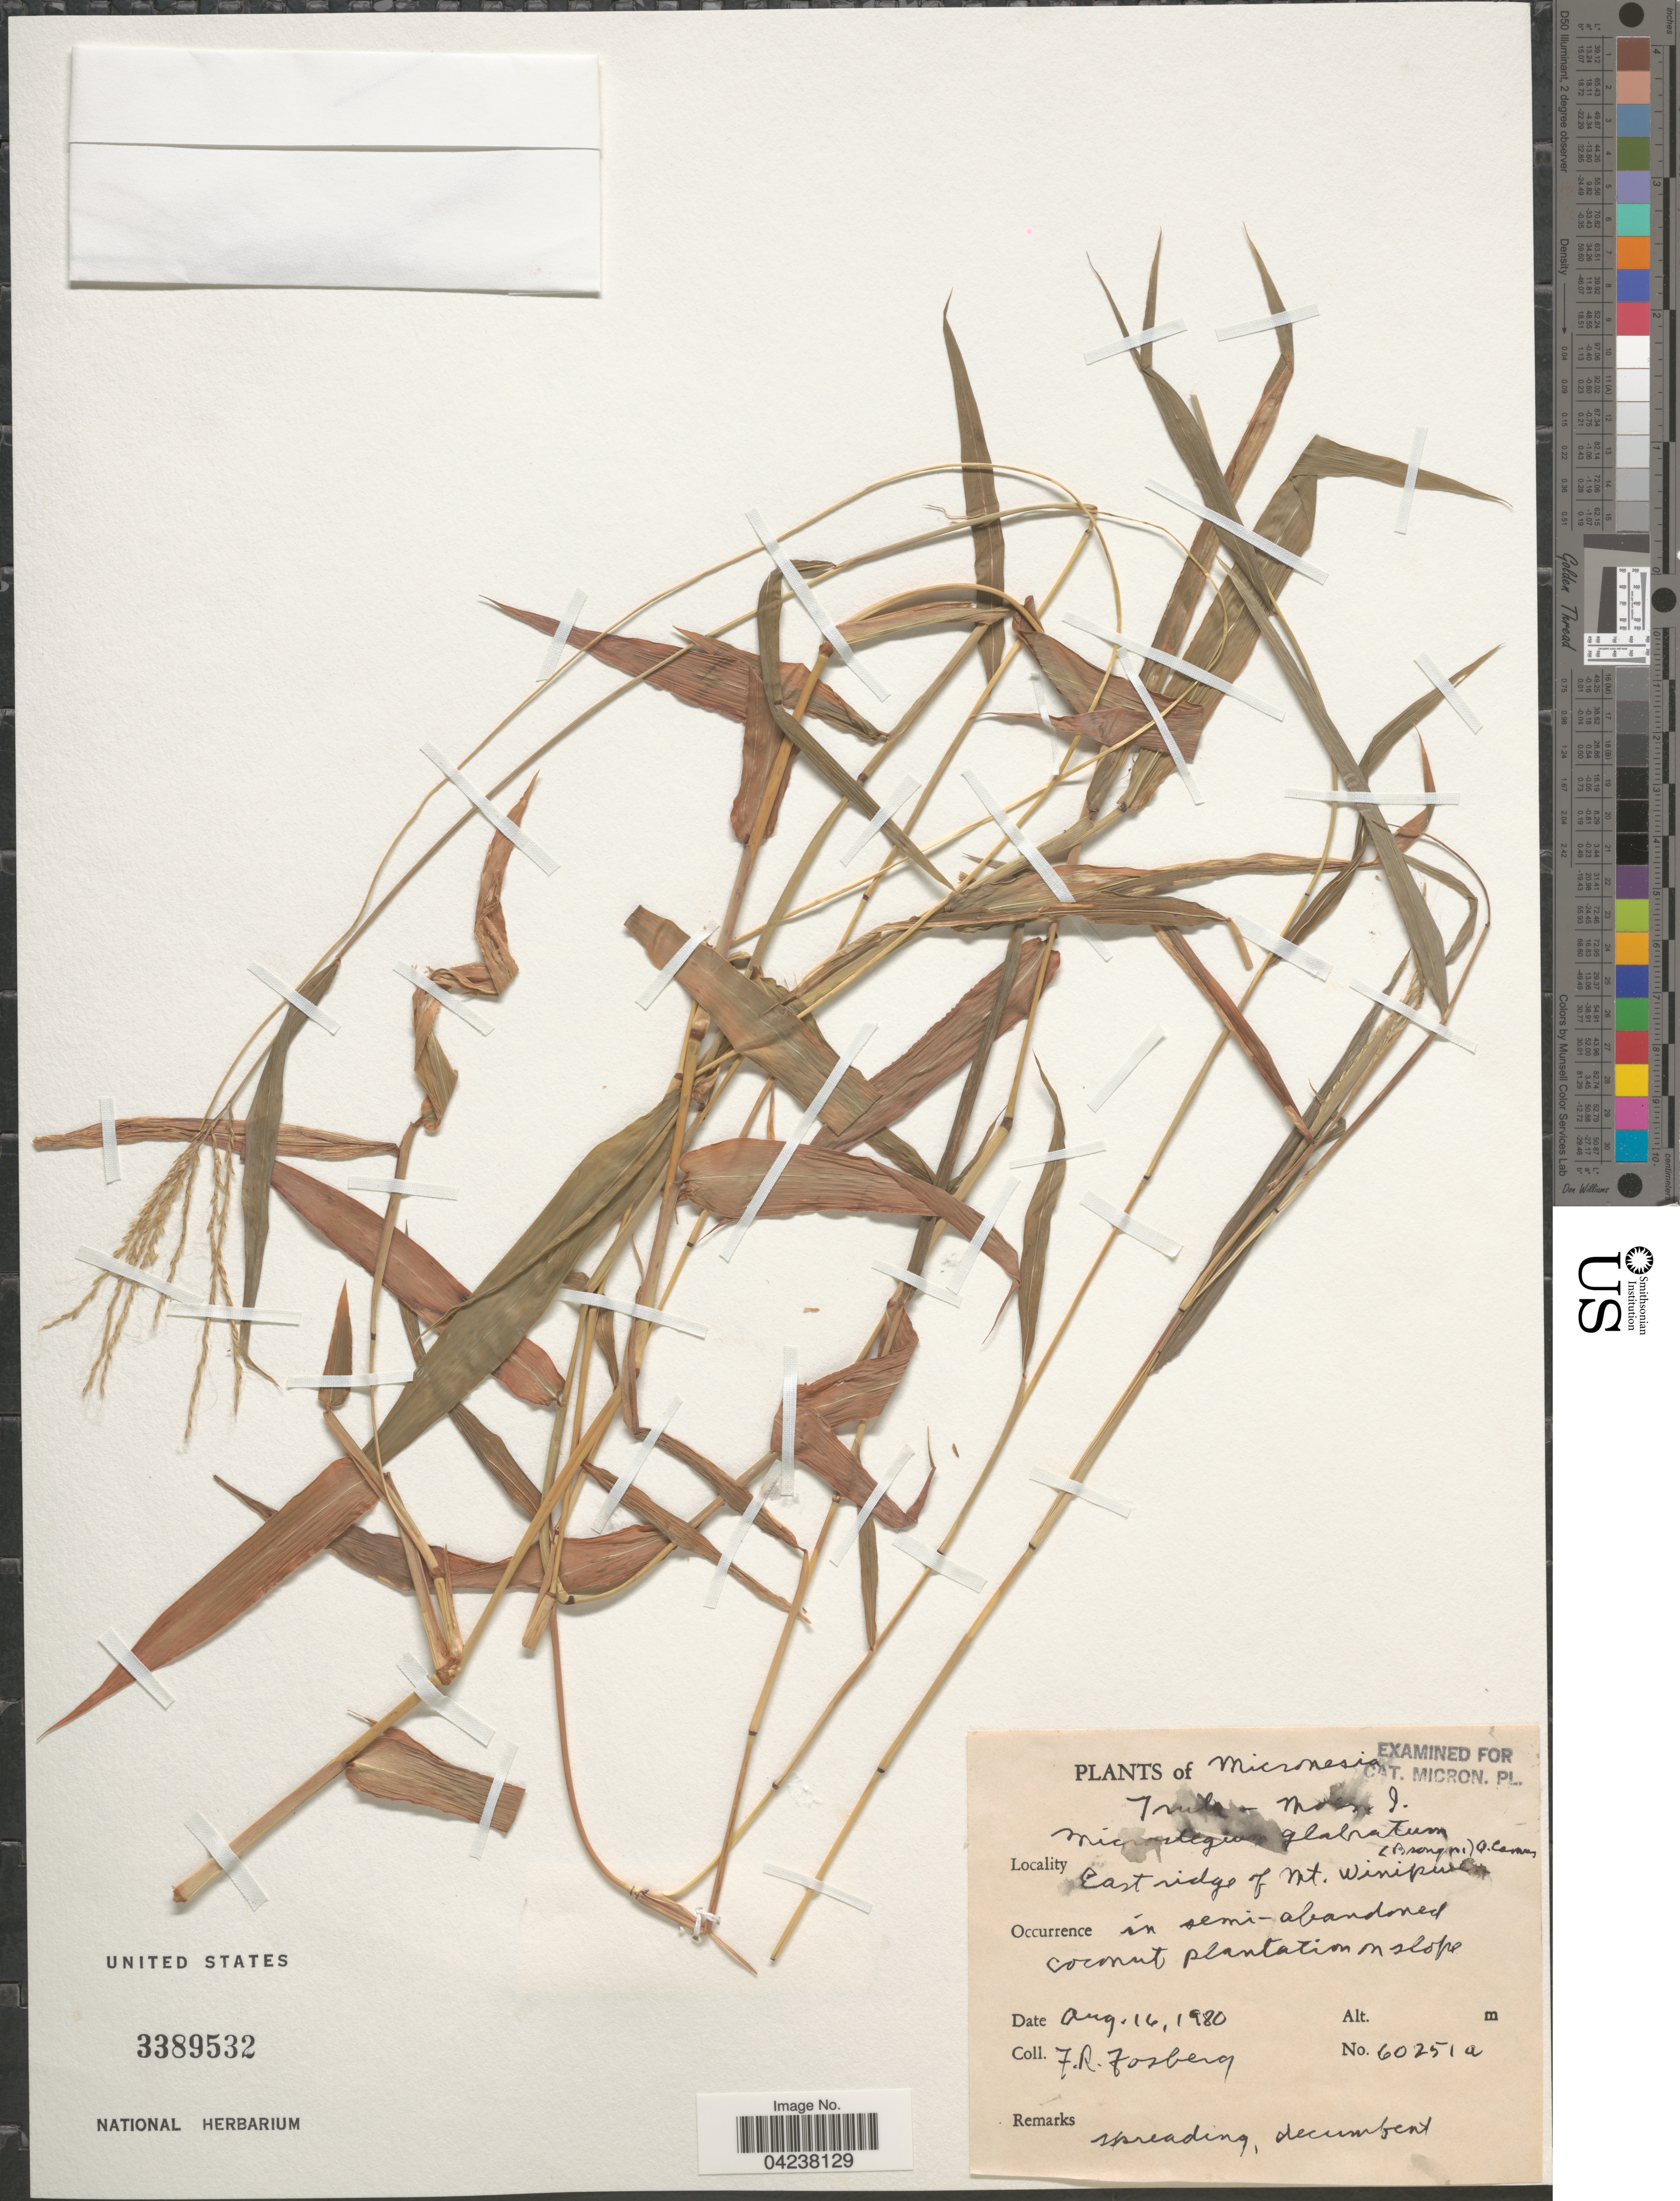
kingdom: Plantae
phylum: Tracheophyta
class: Liliopsida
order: Poales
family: Poaceae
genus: Microstegium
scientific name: Microstegium glabratum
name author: (Trin.) Camus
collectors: F. R. Fosberg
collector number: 60251a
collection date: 1980-08-16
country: Micronesia, Federated States of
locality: East ridge of mt. Winiput [illegible text].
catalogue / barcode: US 3389532